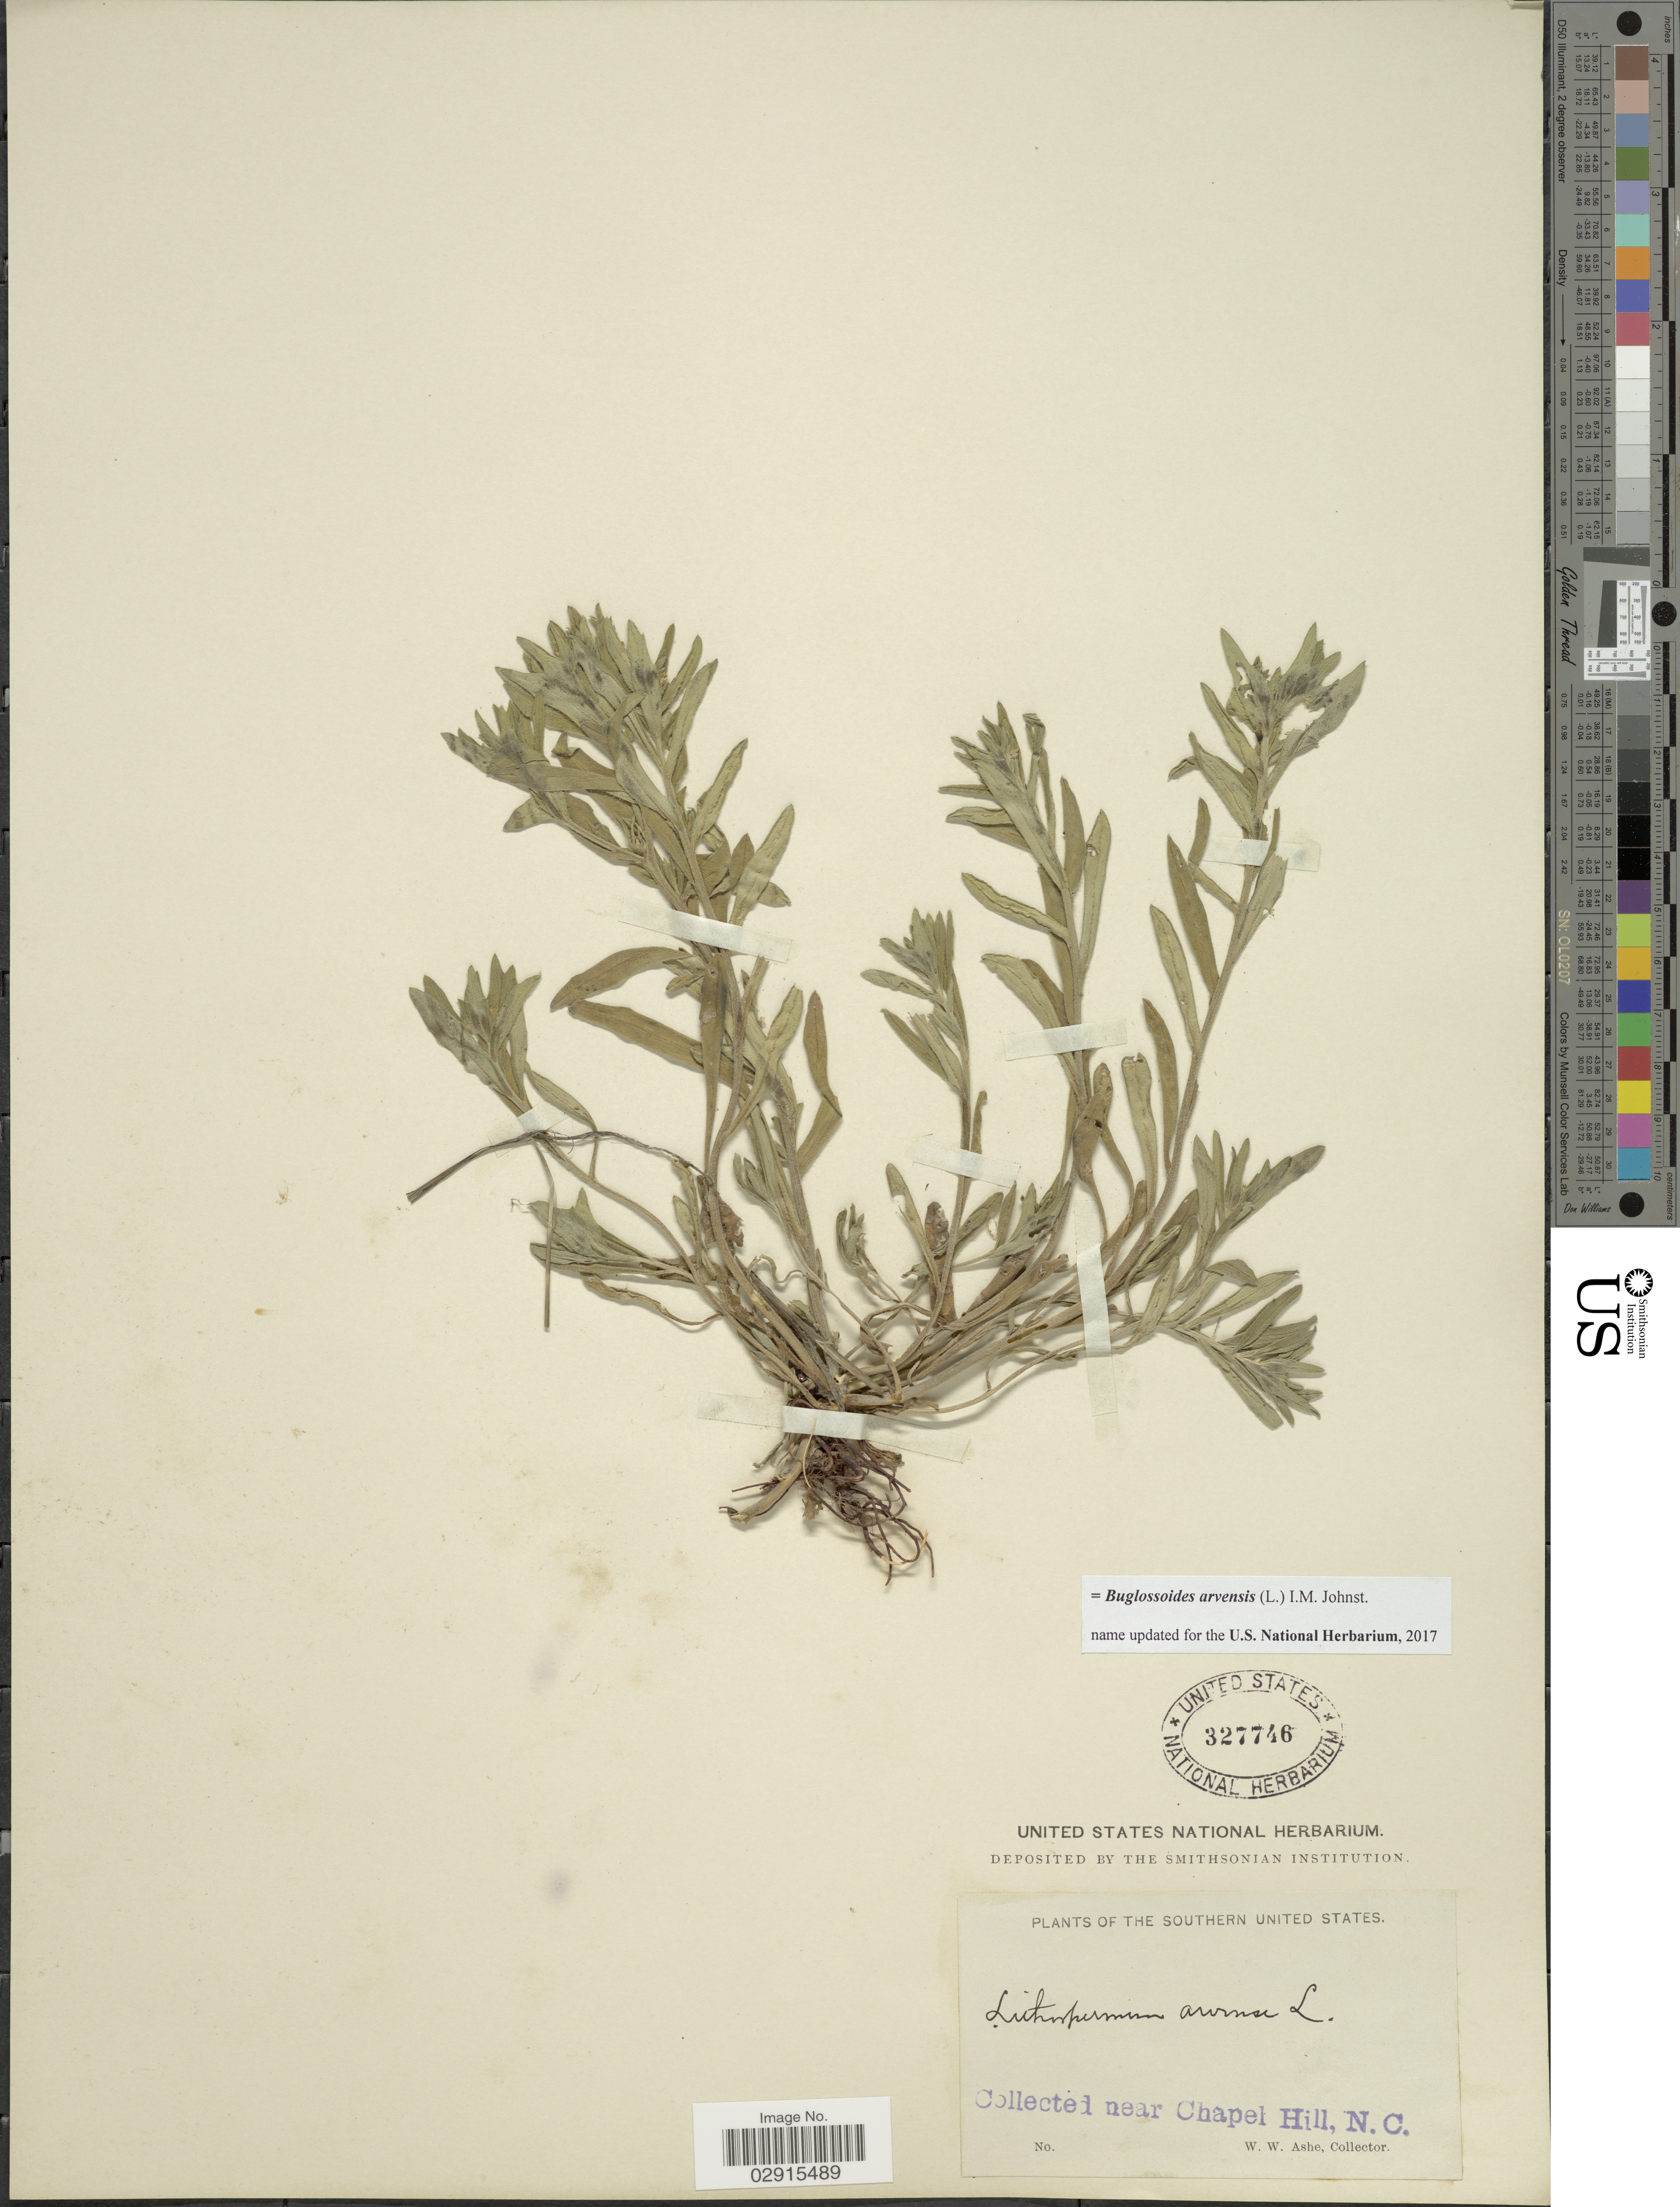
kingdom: Plantae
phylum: Tracheophyta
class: Magnoliopsida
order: Boraginales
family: Boraginaceae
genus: Buglossoides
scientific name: Buglossoides arvensis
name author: (L.) I.M. Johnst.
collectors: W. W. Ashe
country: United States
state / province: North Carolina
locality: Southern United States, near Chapel Hill, N.C.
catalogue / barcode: US 327746